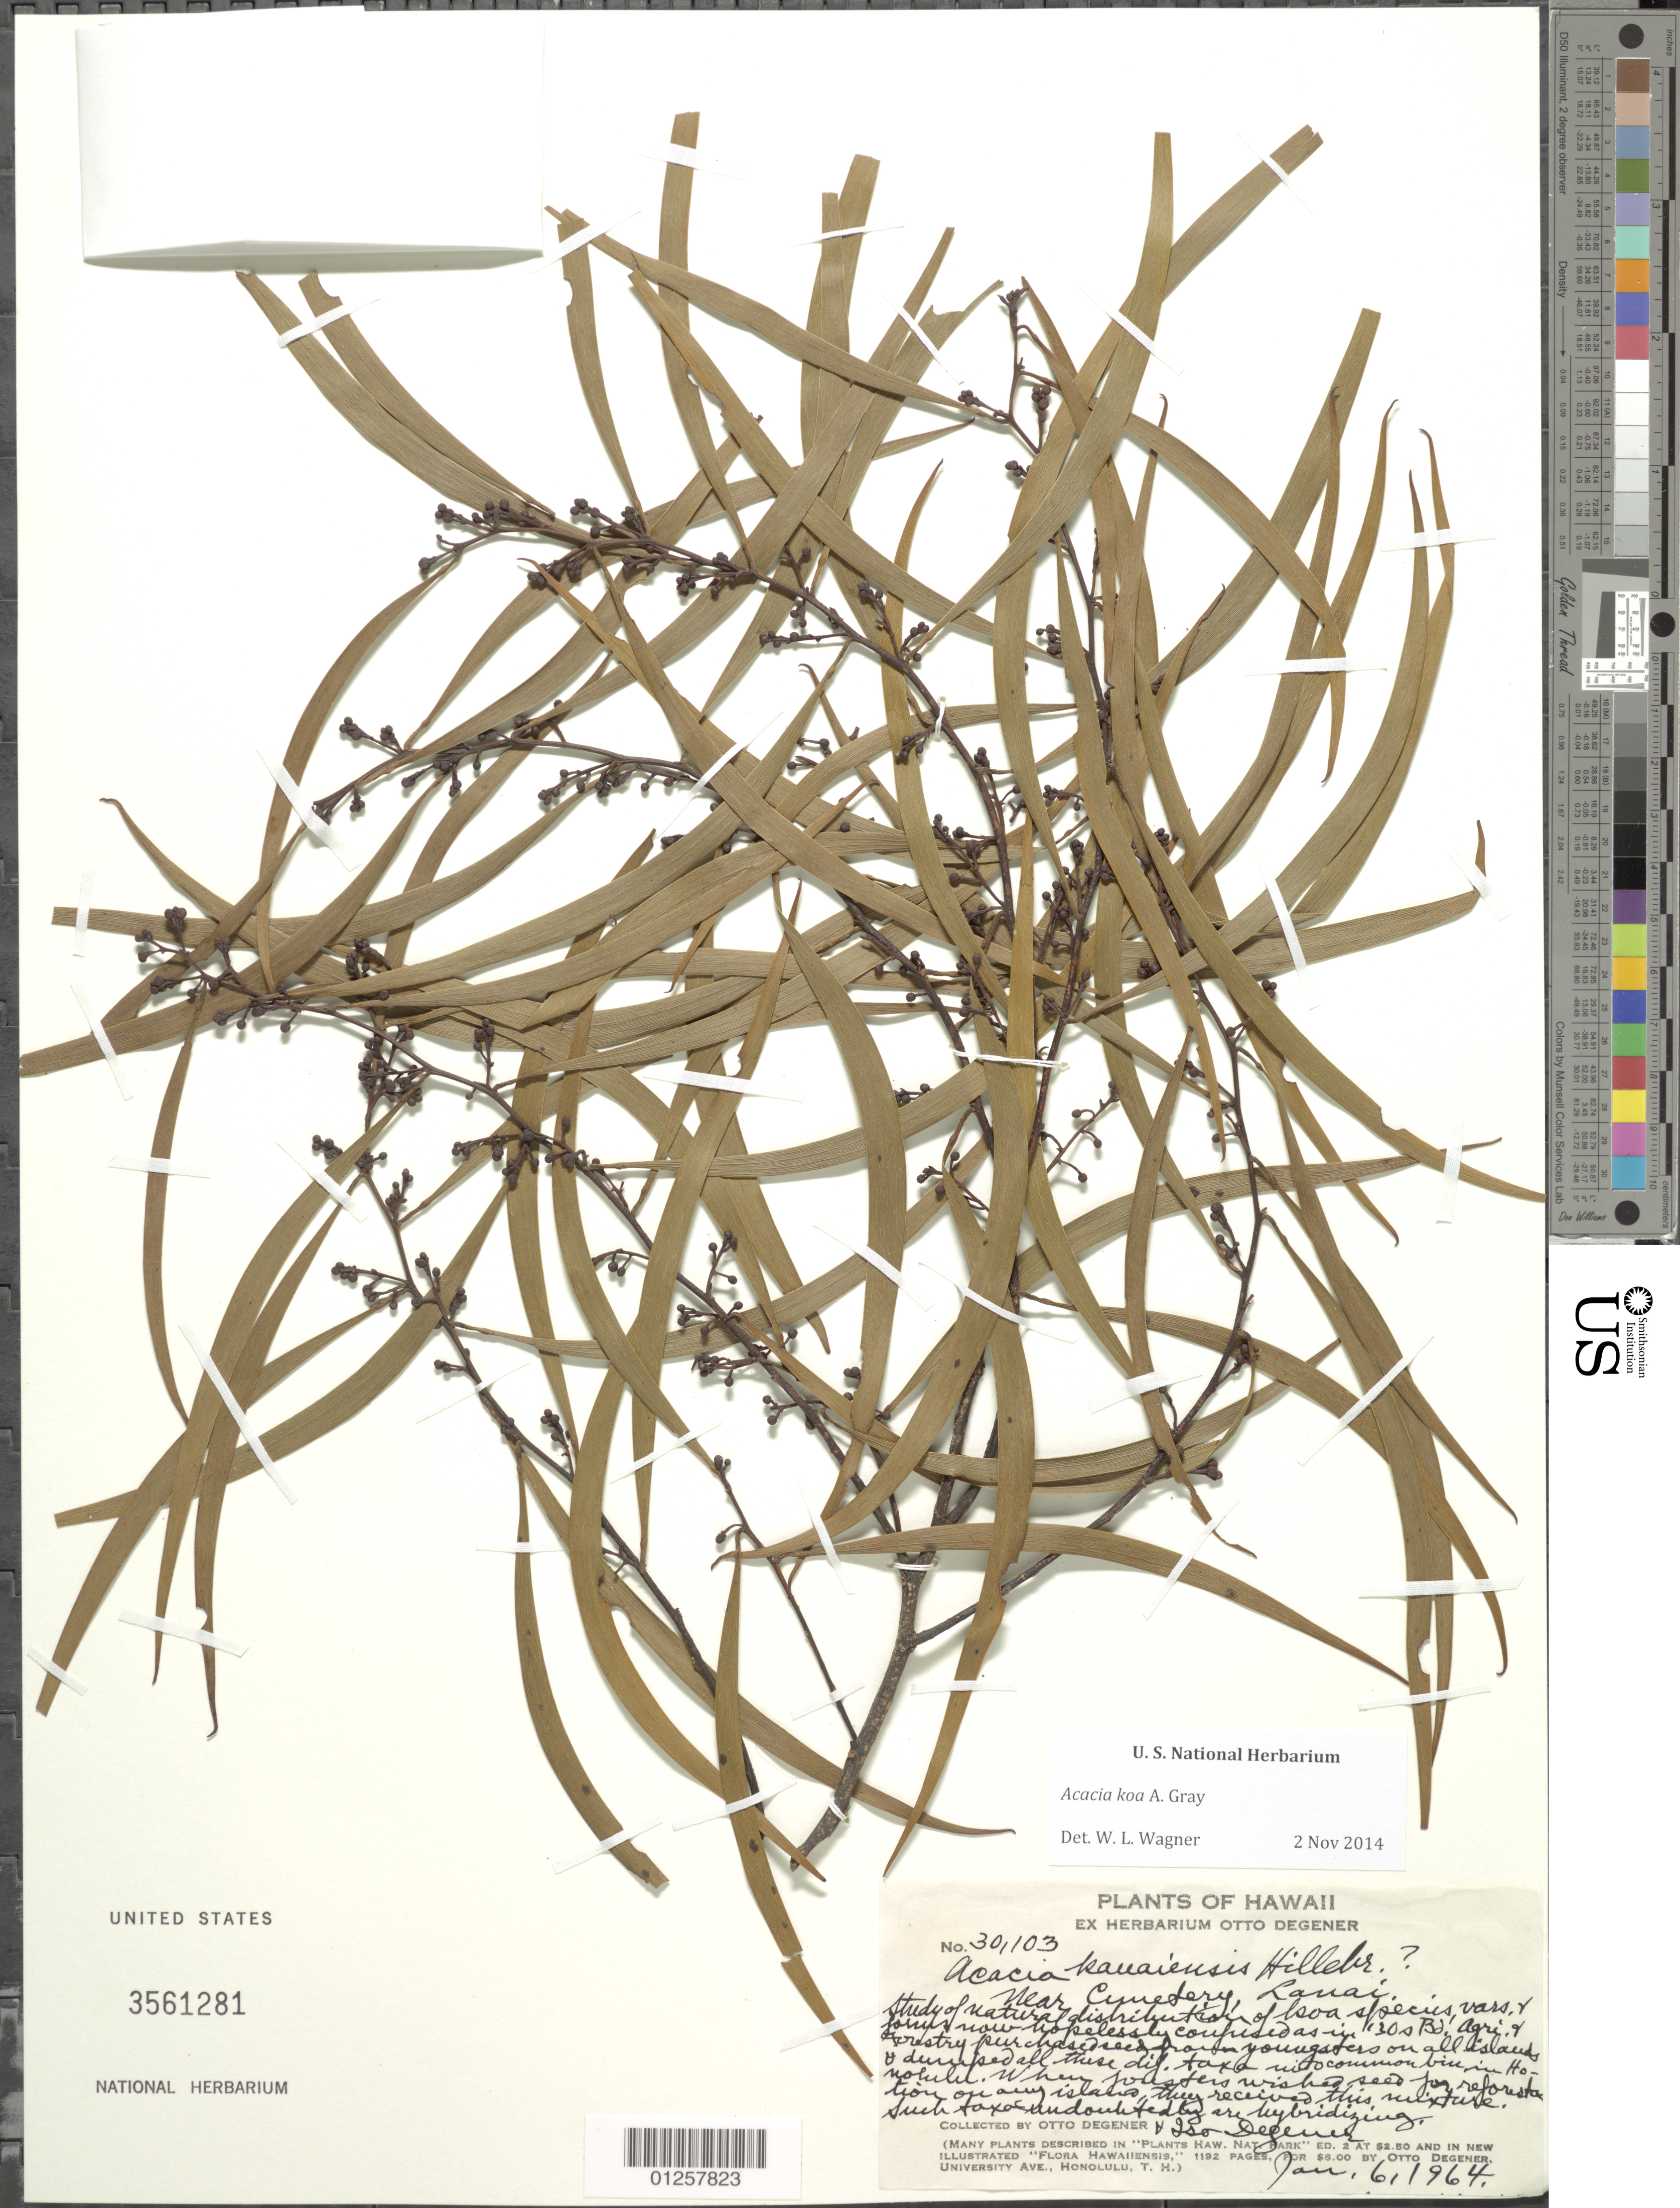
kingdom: Plantae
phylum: Tracheophyta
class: Magnoliopsida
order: Fabales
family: Fabaceae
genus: Acacia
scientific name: Acacia koa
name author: A. Gray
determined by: Wagner, W. L., (BOT), Smithsonian Institution - National Museum of Natural History (UNITED STATES)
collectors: O. Degener & I. Degener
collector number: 30103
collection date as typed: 7 Jan 1964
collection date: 1964-01-07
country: United States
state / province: Hawaii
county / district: Maui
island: Lana'i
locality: Near cemetary.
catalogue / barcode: US 3561281